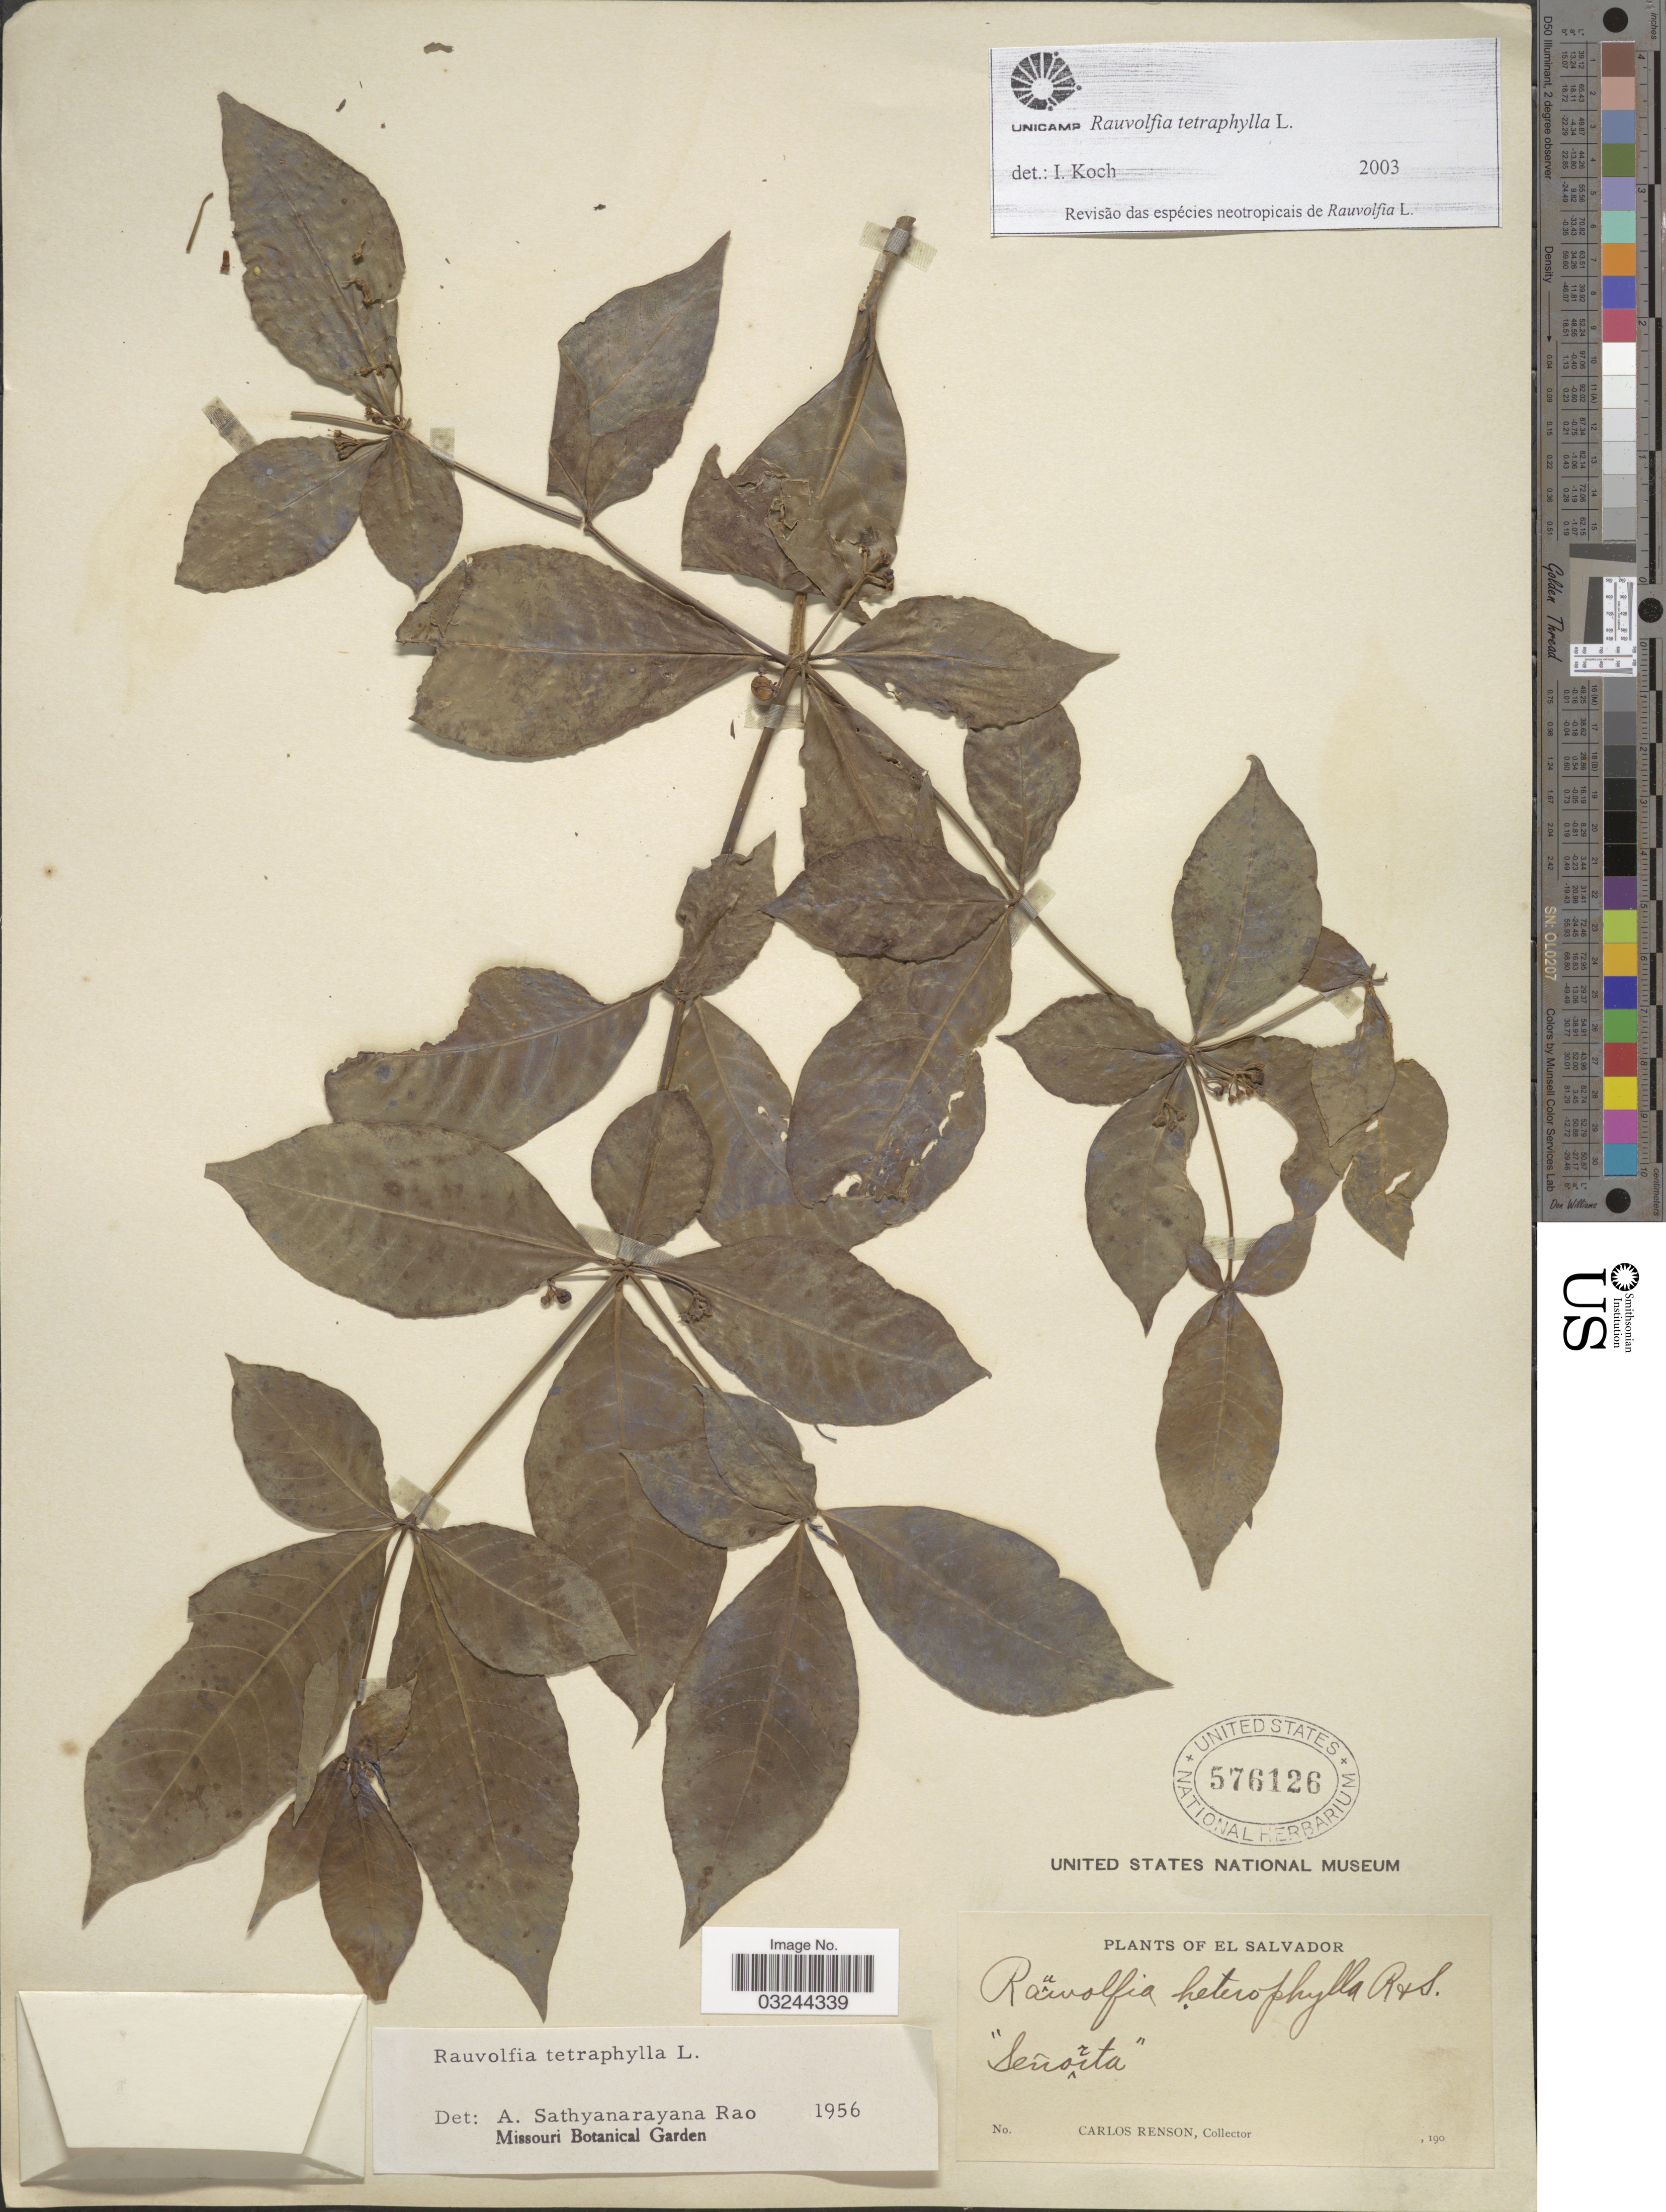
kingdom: Plantae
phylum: Tracheophyta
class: Magnoliopsida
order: Gentianales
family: Apocynaceae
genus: Rauvolfia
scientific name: Rauvolfia tetraphylla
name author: L.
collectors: C. Renson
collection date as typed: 190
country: El Salvador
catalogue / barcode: US 576126